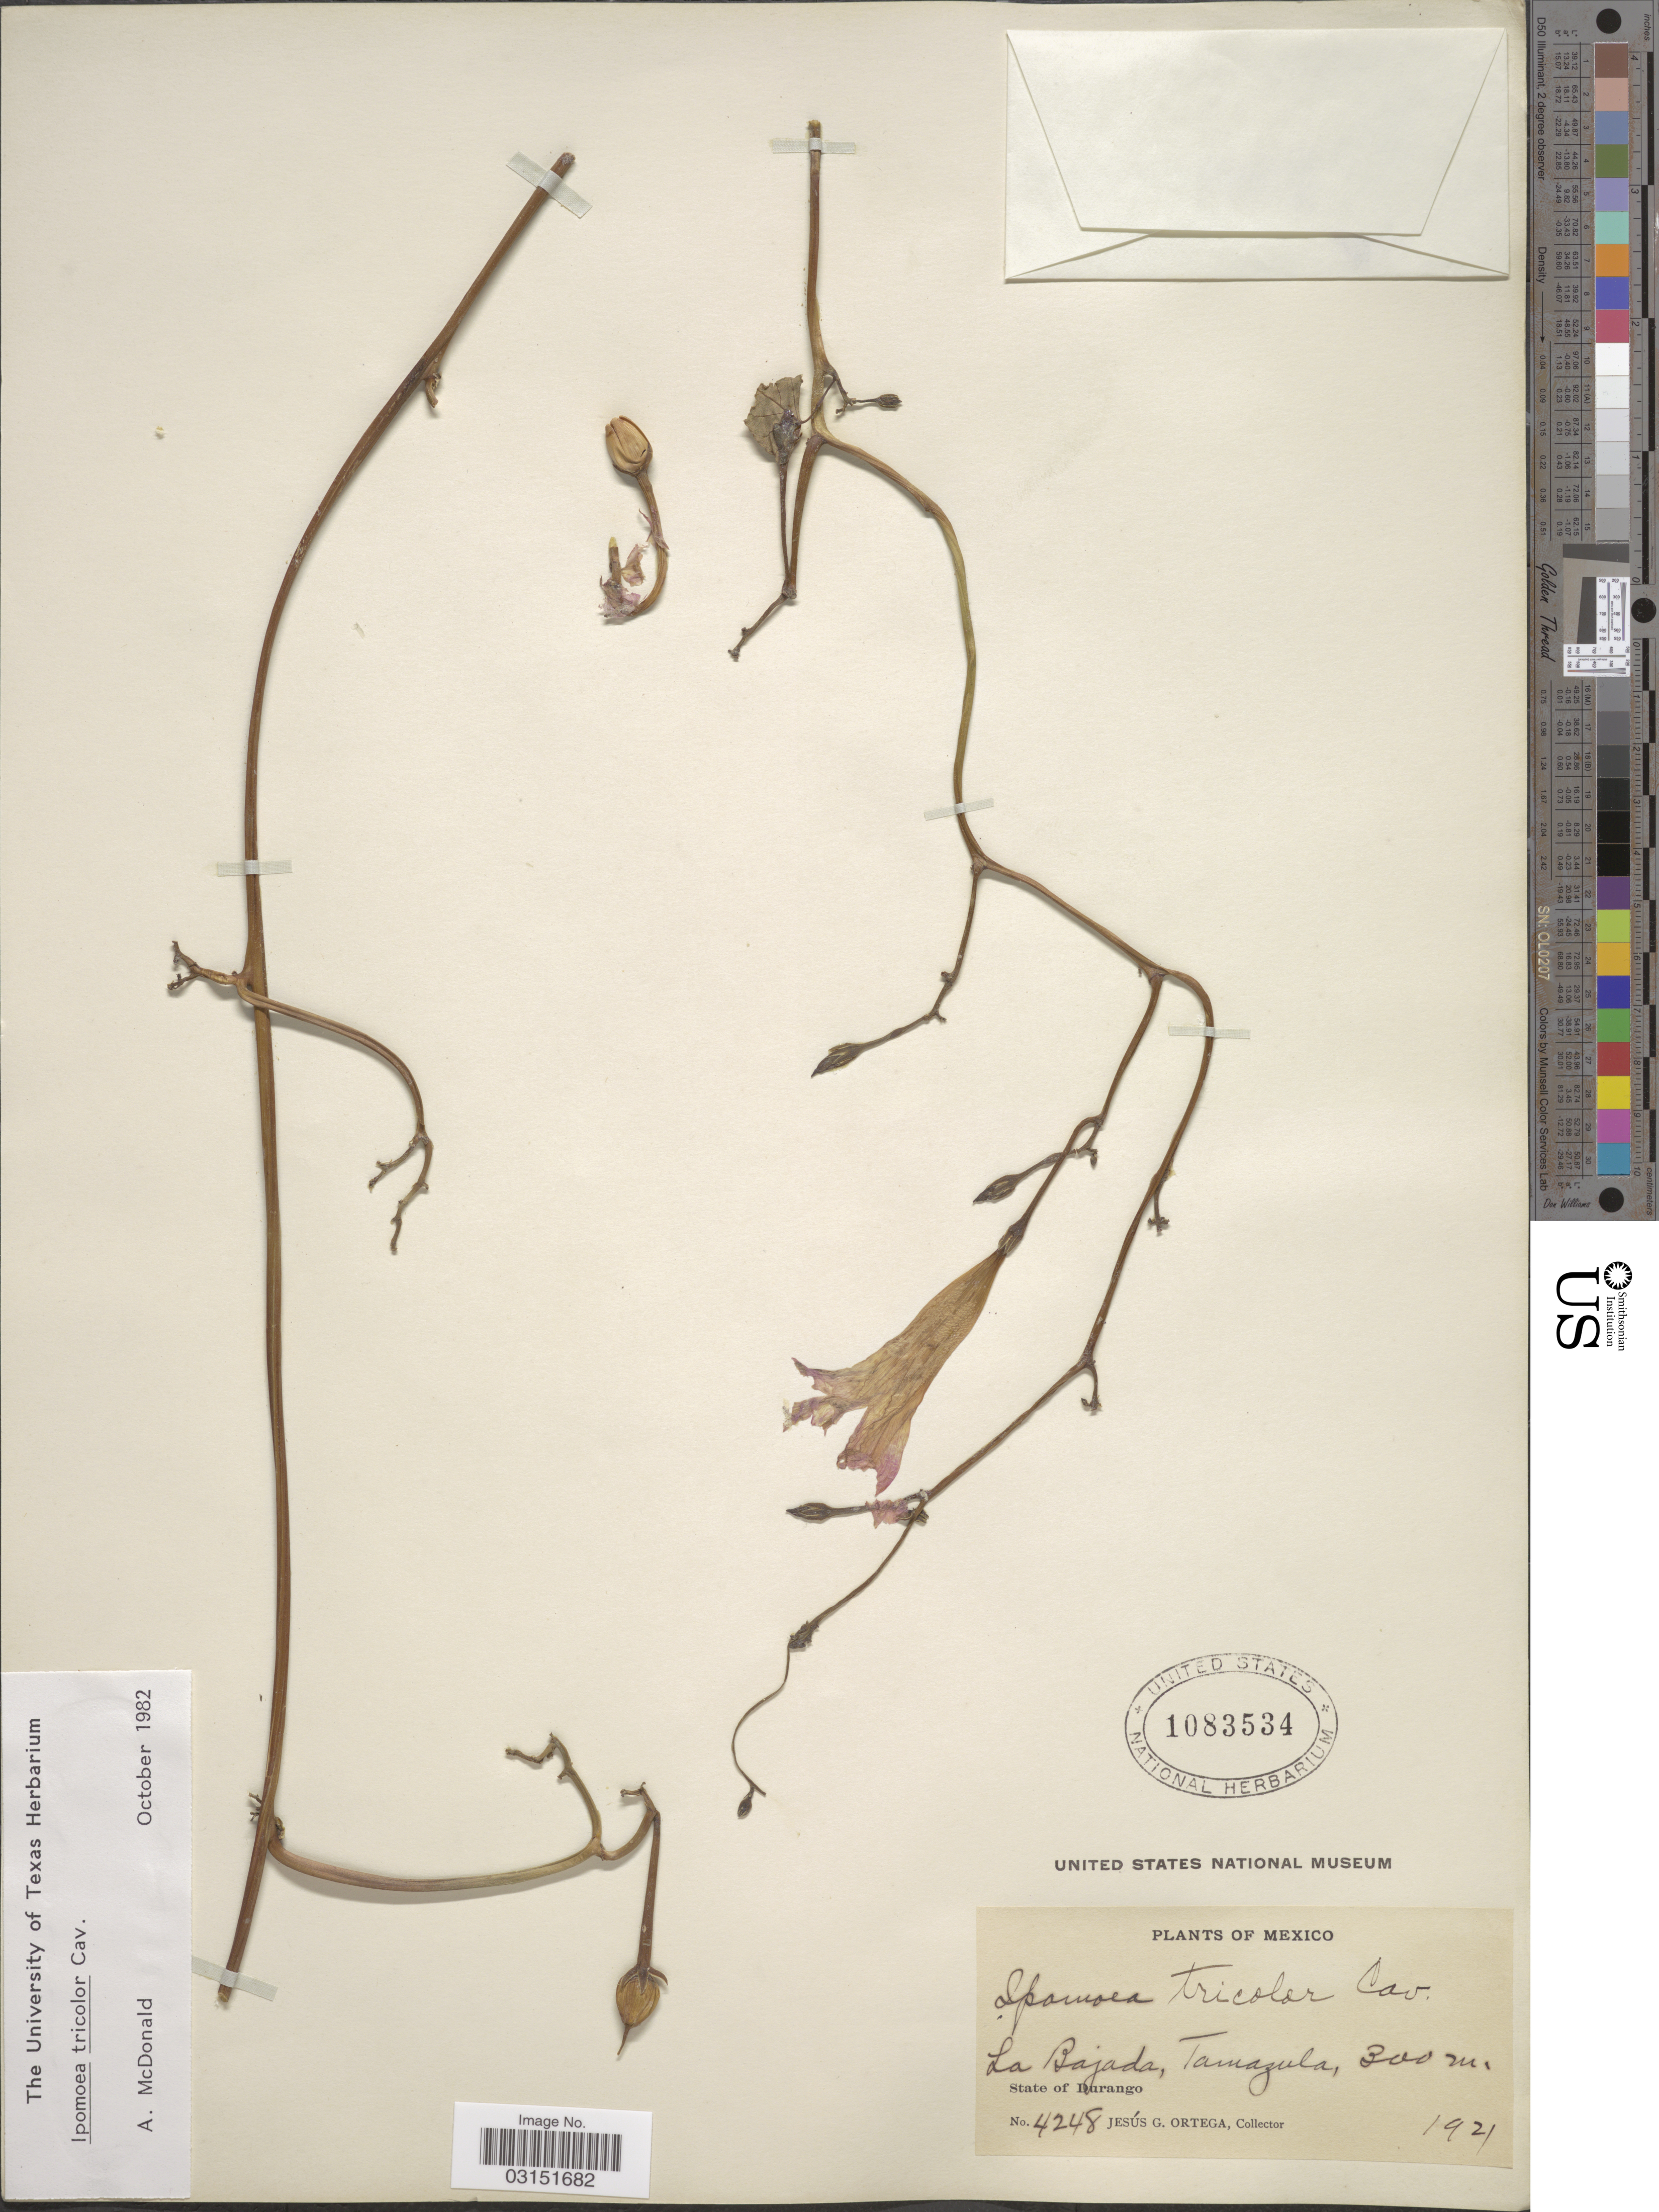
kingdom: Plantae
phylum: Tracheophyta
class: Magnoliopsida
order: Solanales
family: Convolvulaceae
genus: Ipomoea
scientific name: Ipomoea tricolor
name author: Cav.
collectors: J. Ortega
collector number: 4248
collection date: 1921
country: Mexico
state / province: Durango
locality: La Bajada, Tamazula.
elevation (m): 300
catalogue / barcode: US 1083534